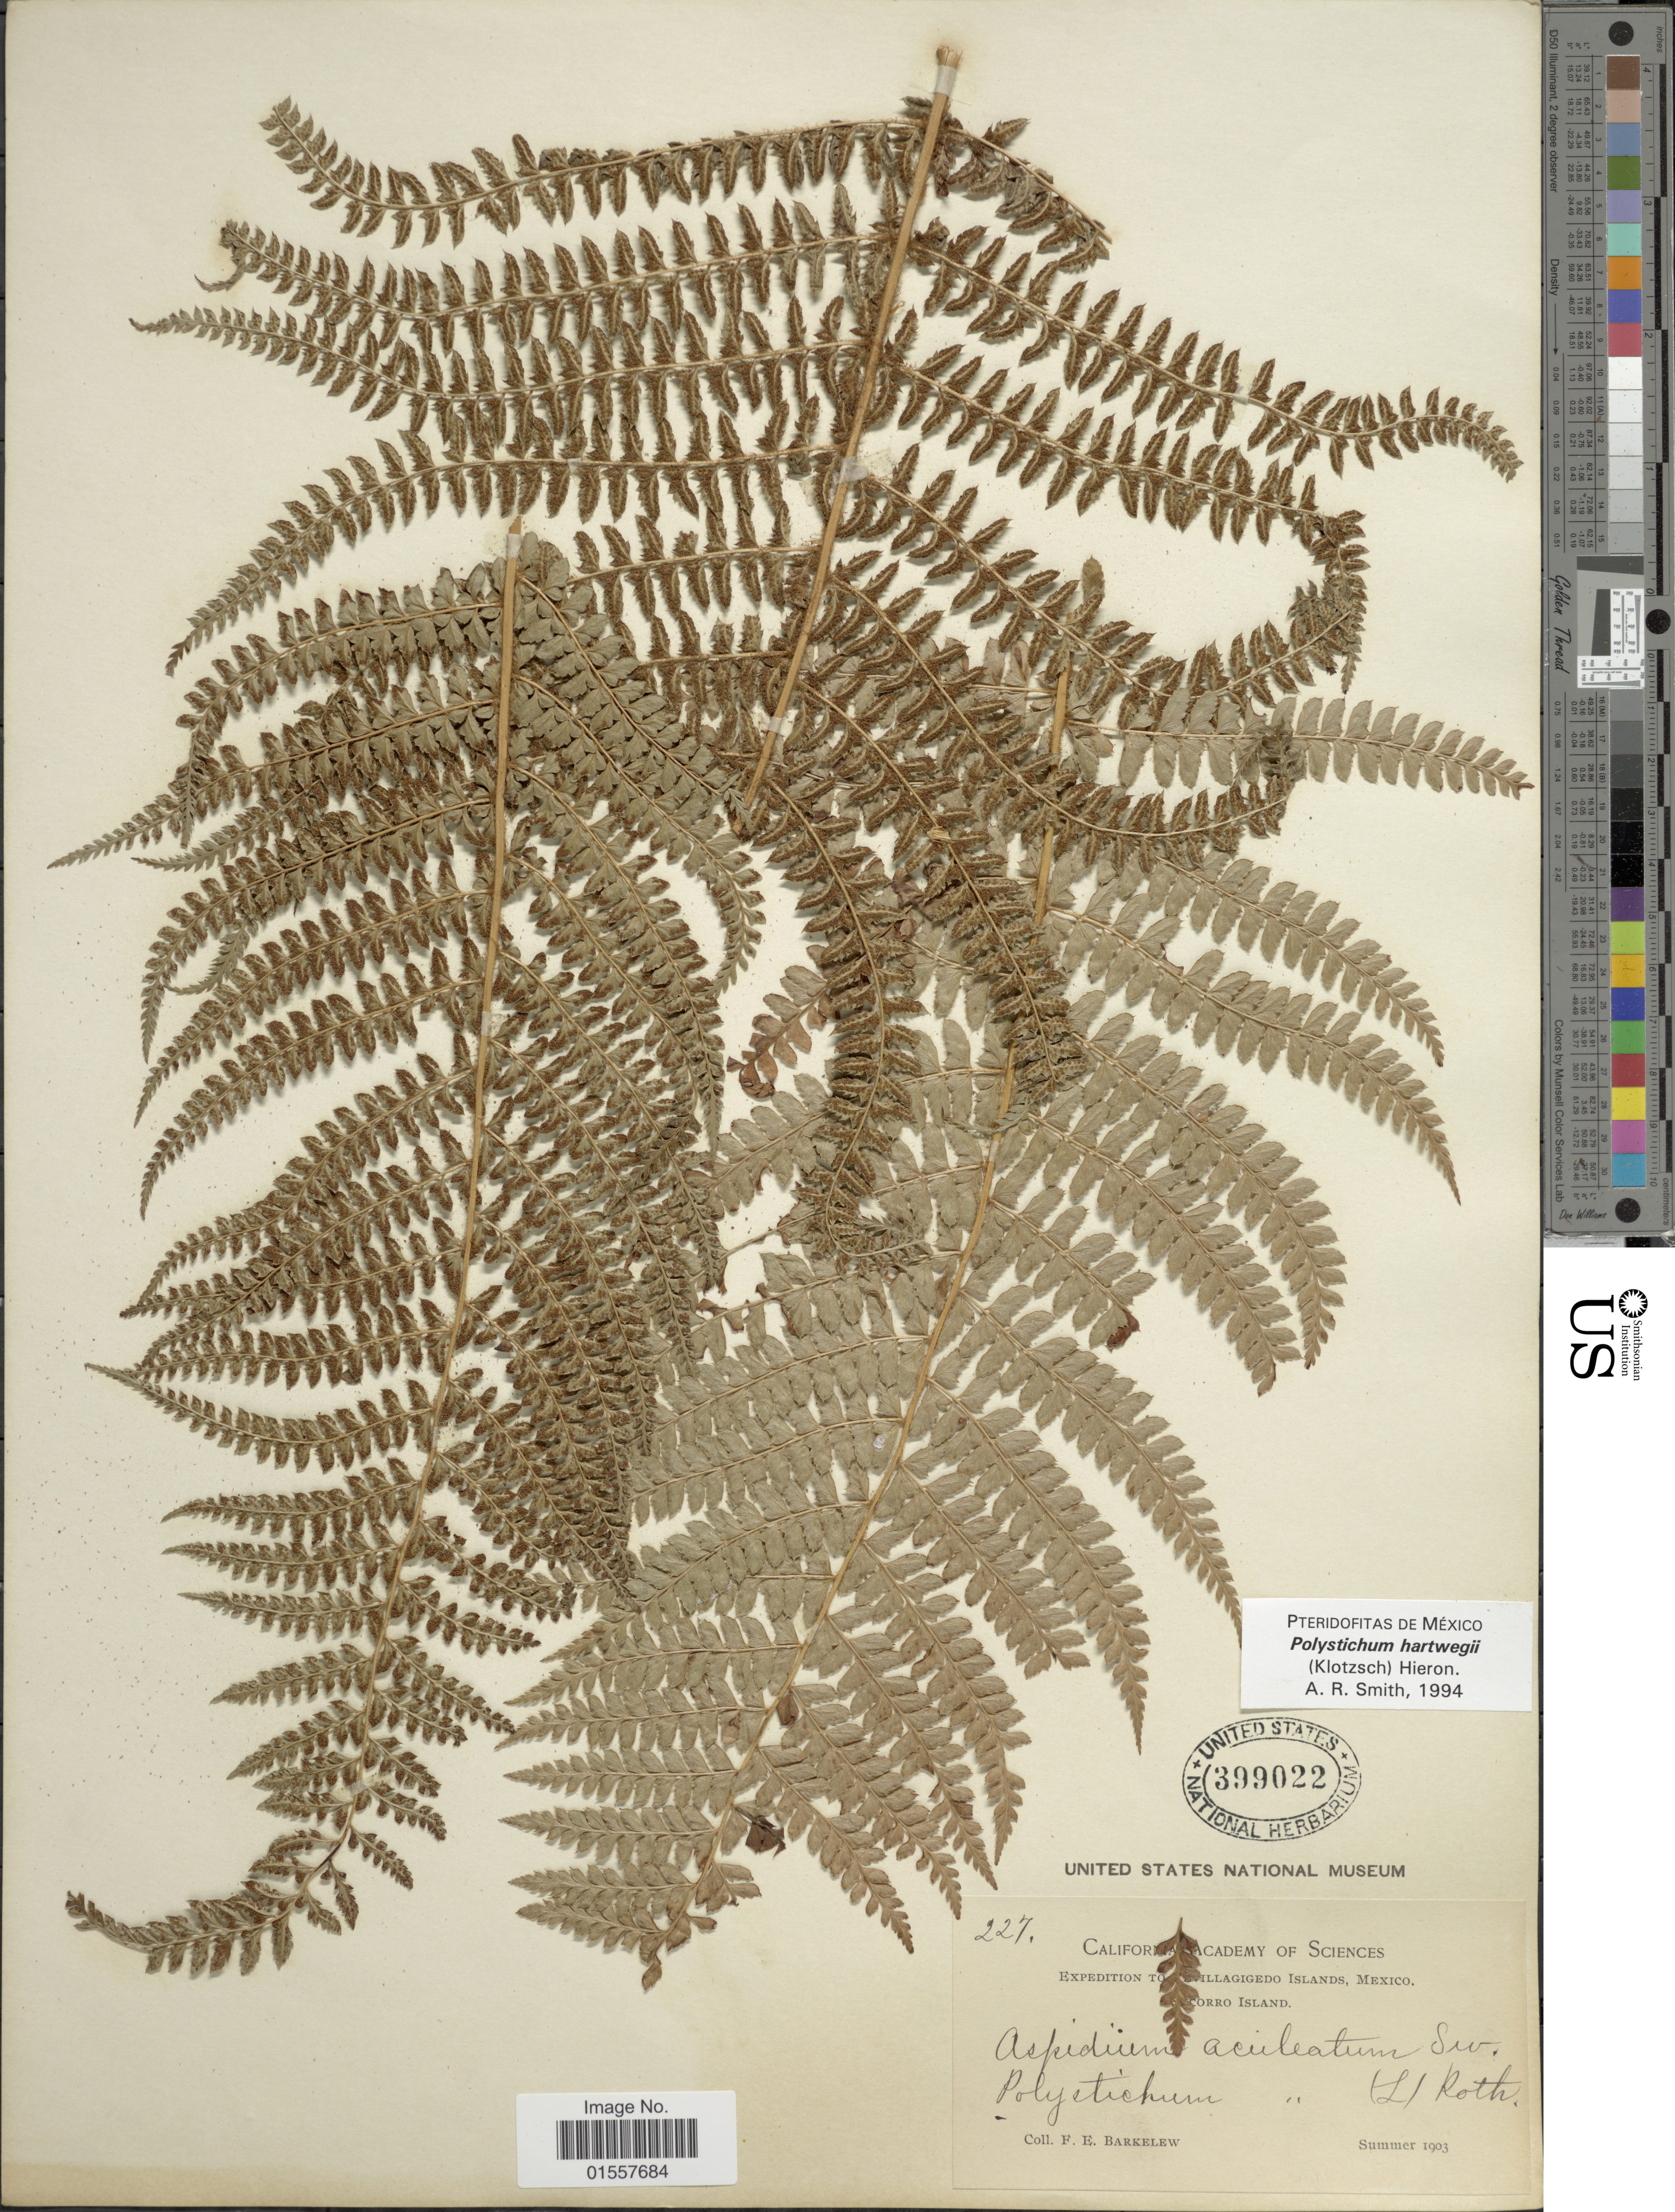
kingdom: Plantae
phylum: Tracheophyta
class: Polypodiopsida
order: Polypodiales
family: Dryopteridaceae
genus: Polystichum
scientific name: Polystichum hartwegii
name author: (Klotzsch) Hieron.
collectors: F. Barkelew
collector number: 227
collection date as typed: Summer 1903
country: Mexico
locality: Revillagigedo Islands, Socorro Island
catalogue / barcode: US 399022